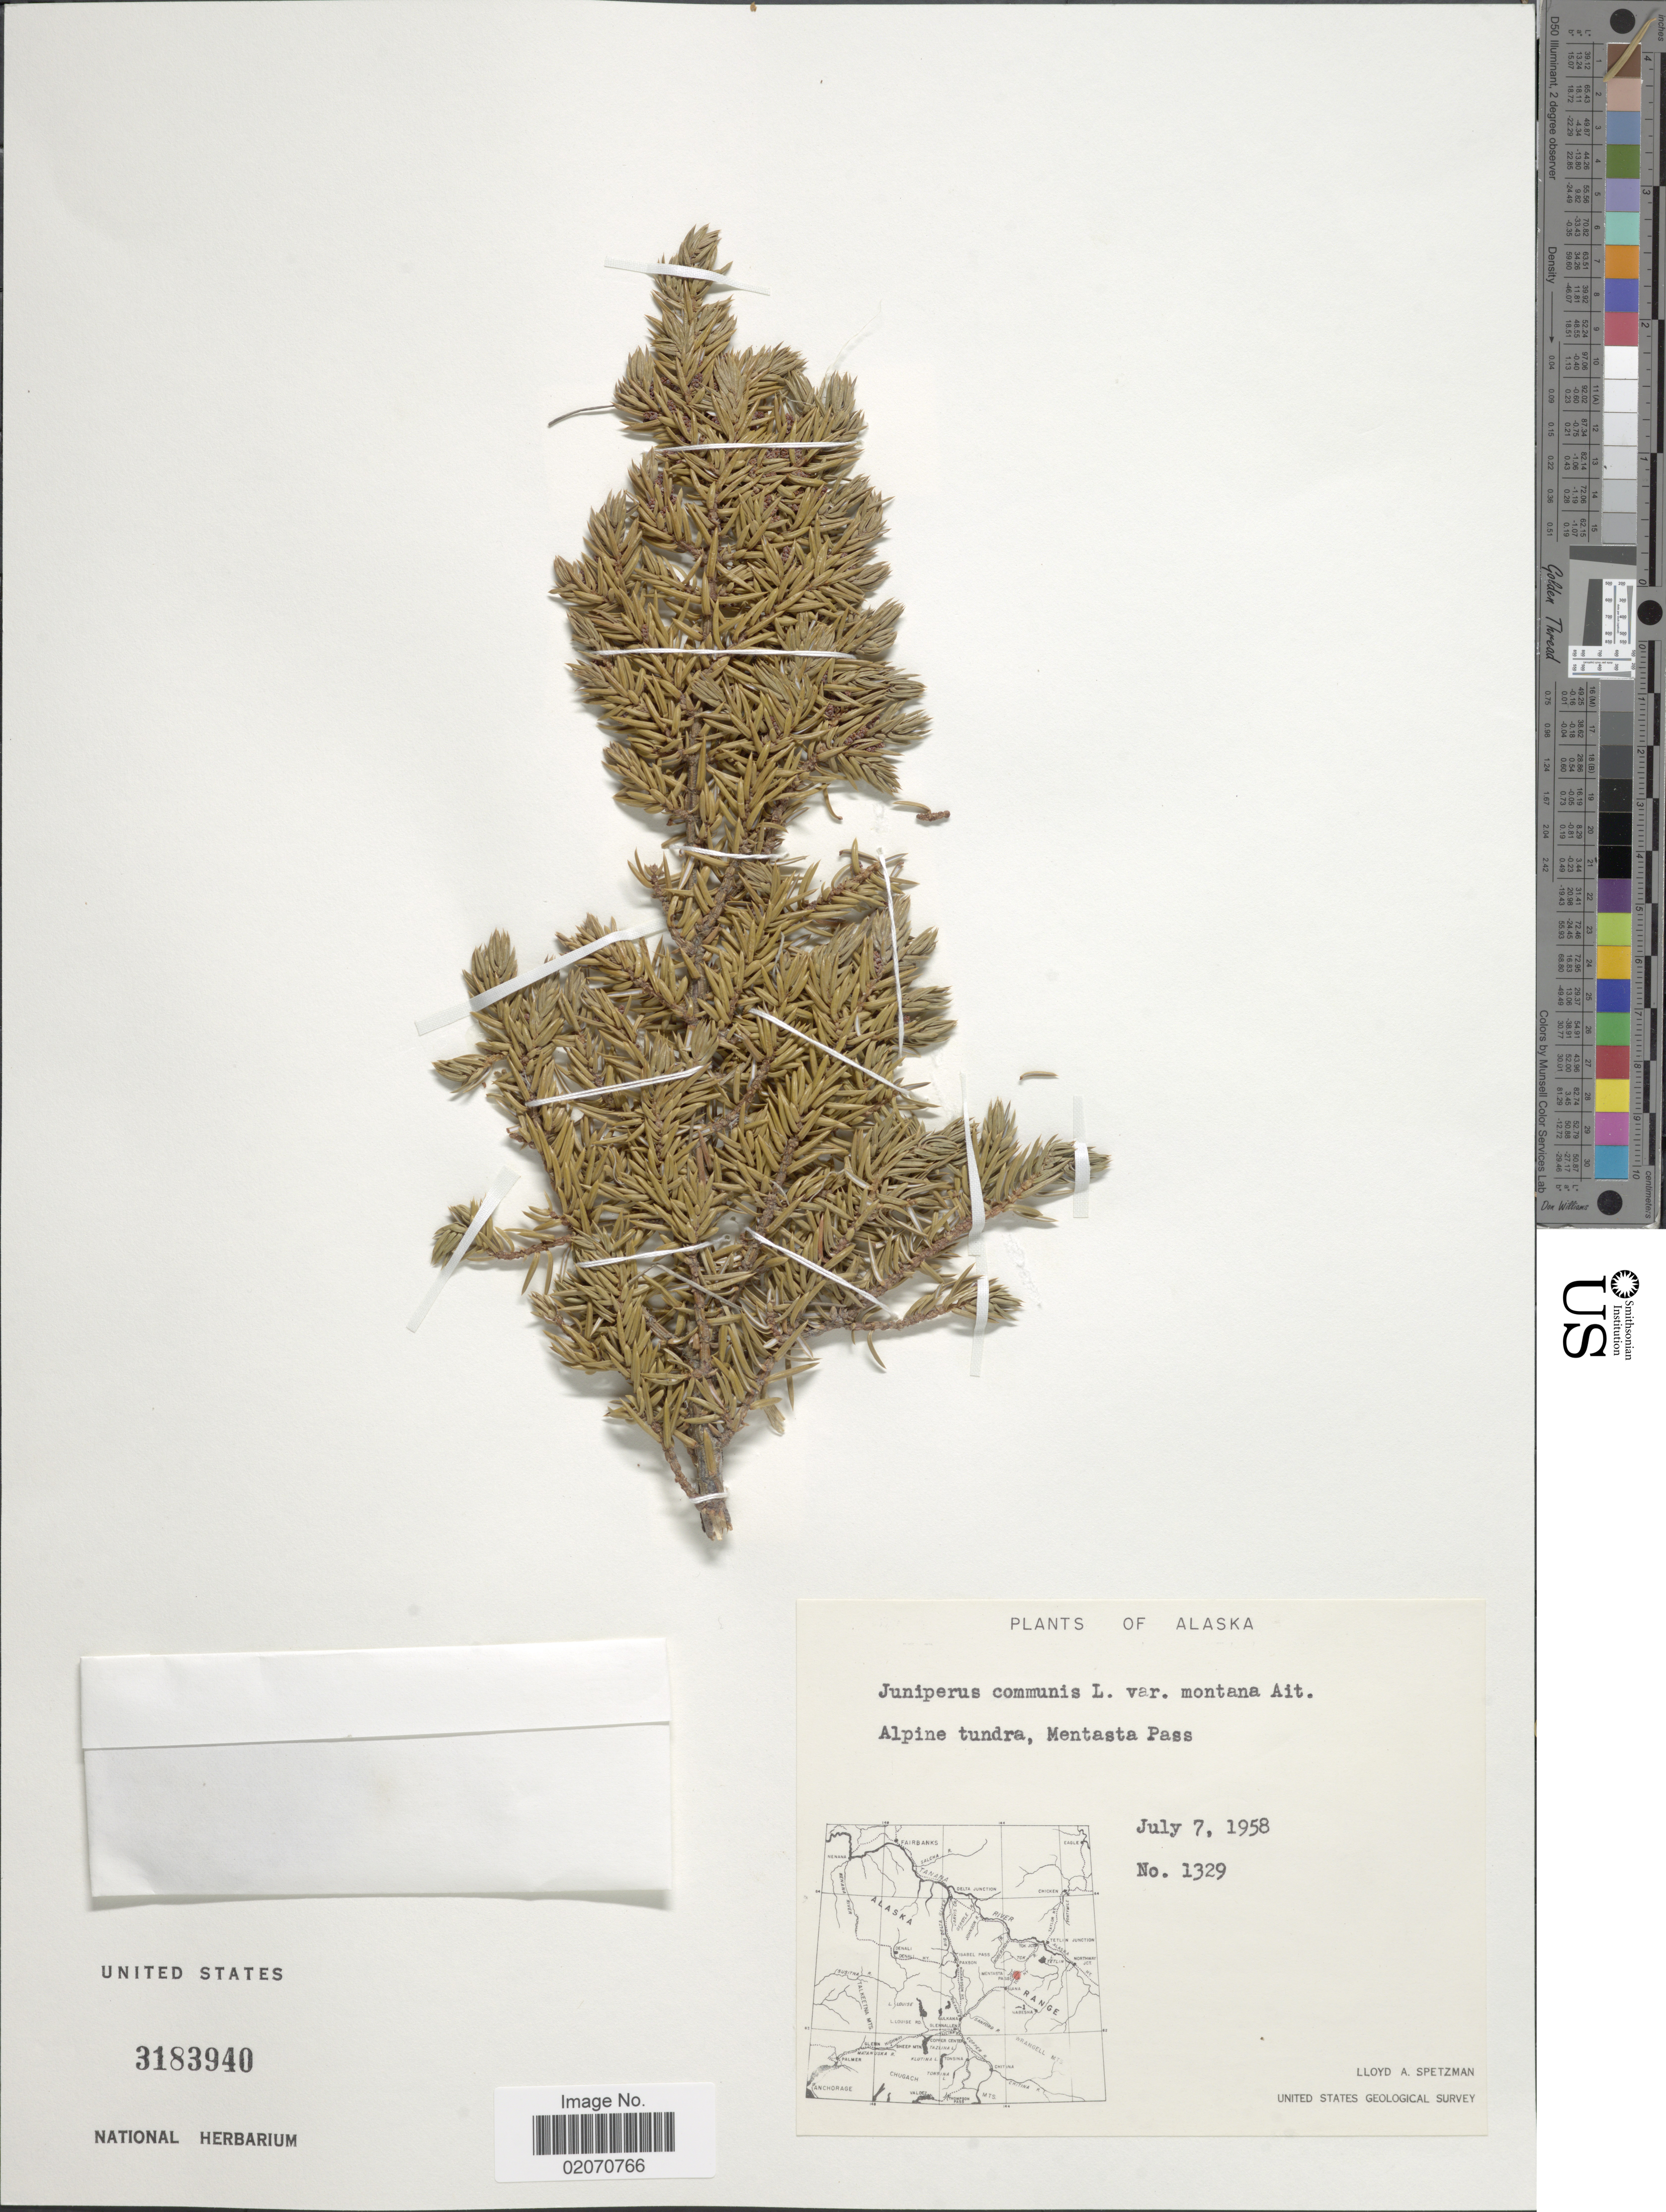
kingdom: Plantae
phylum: Tracheophyta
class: Pinopsida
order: Pinales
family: Cupressaceae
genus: Juniperus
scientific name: Juniperus communis subsp. nana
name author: (Willd.) Syme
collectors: L. Spetzman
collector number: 1329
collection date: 1958-07-07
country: United States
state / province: Alaska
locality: Alpine tundra, Mentasta Pass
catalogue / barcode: US 3183940